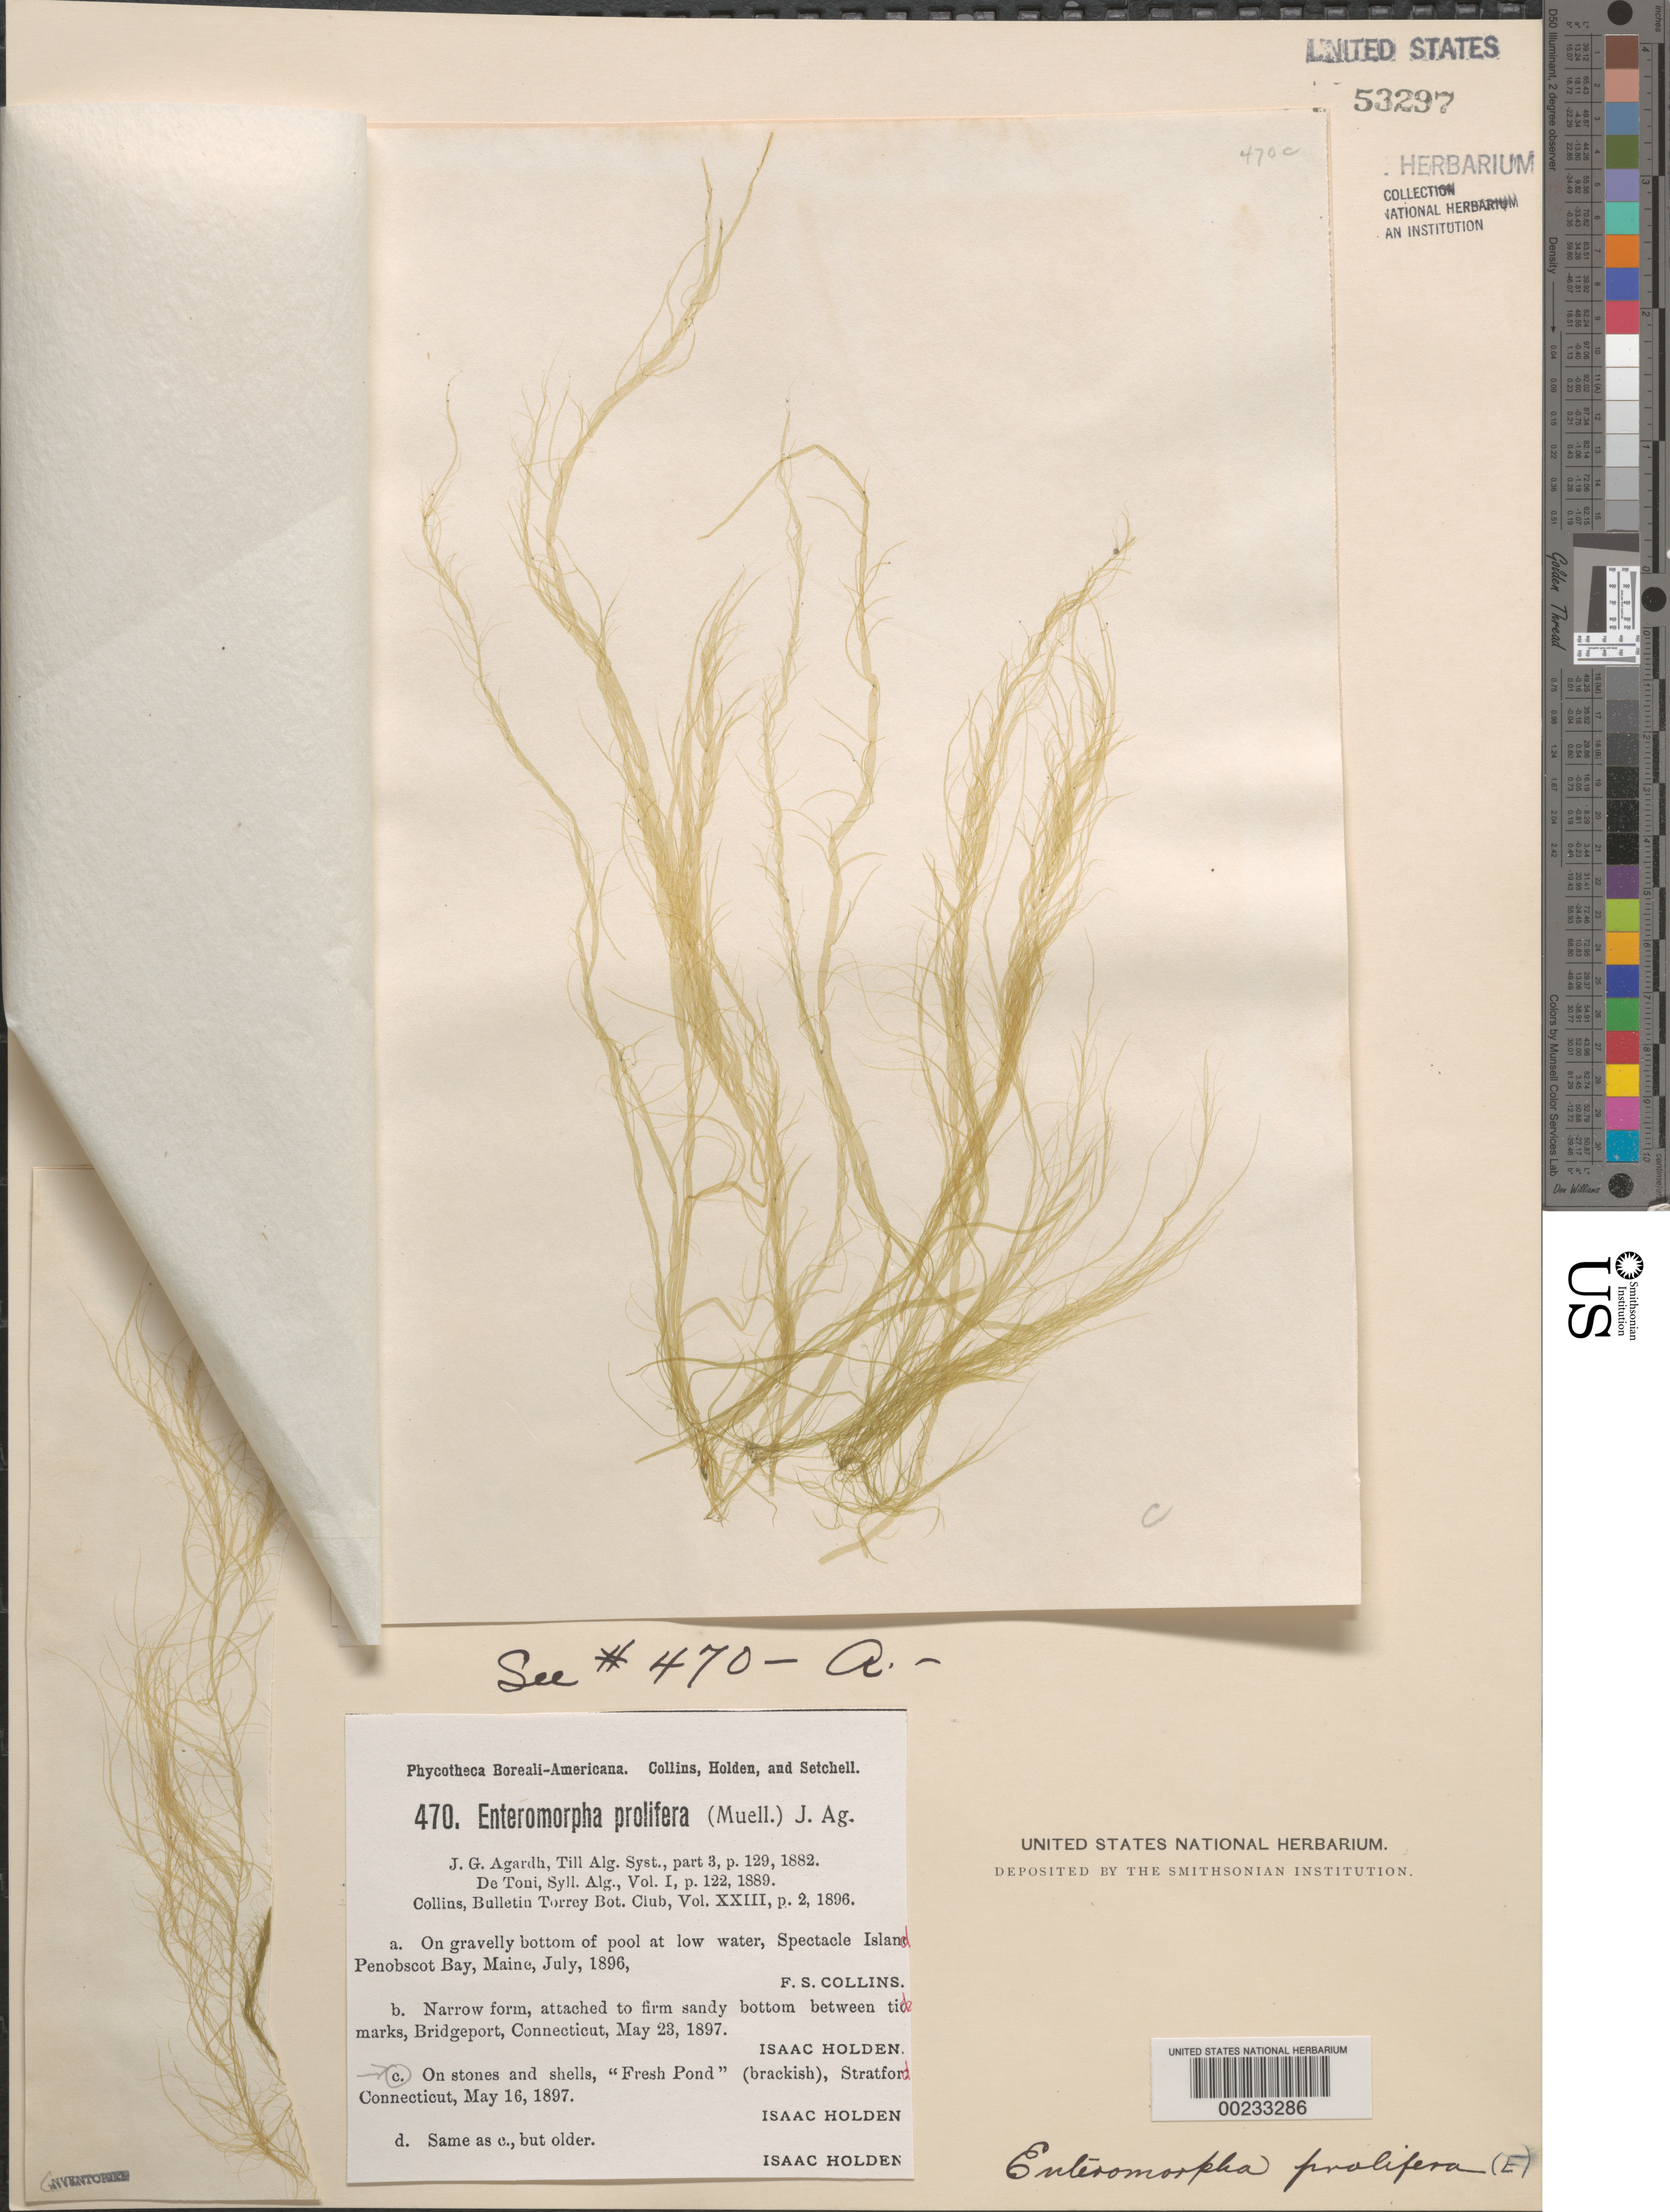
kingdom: Plantae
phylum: Chlorophyta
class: Ulvophyceae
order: Ulvales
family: Ulvaceae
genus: Ulva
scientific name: Ulva prolifera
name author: O.F. Müller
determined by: Algae name updating Project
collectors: I. Holden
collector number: PB-A 470c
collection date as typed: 16 May 1897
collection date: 1897-05-16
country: United States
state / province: Connecticut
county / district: Fairfield County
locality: Stratford, Fresh Pond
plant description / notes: Collins, Holden & Setchell, Phycotheca Boreali-Americana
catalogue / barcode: US 53297